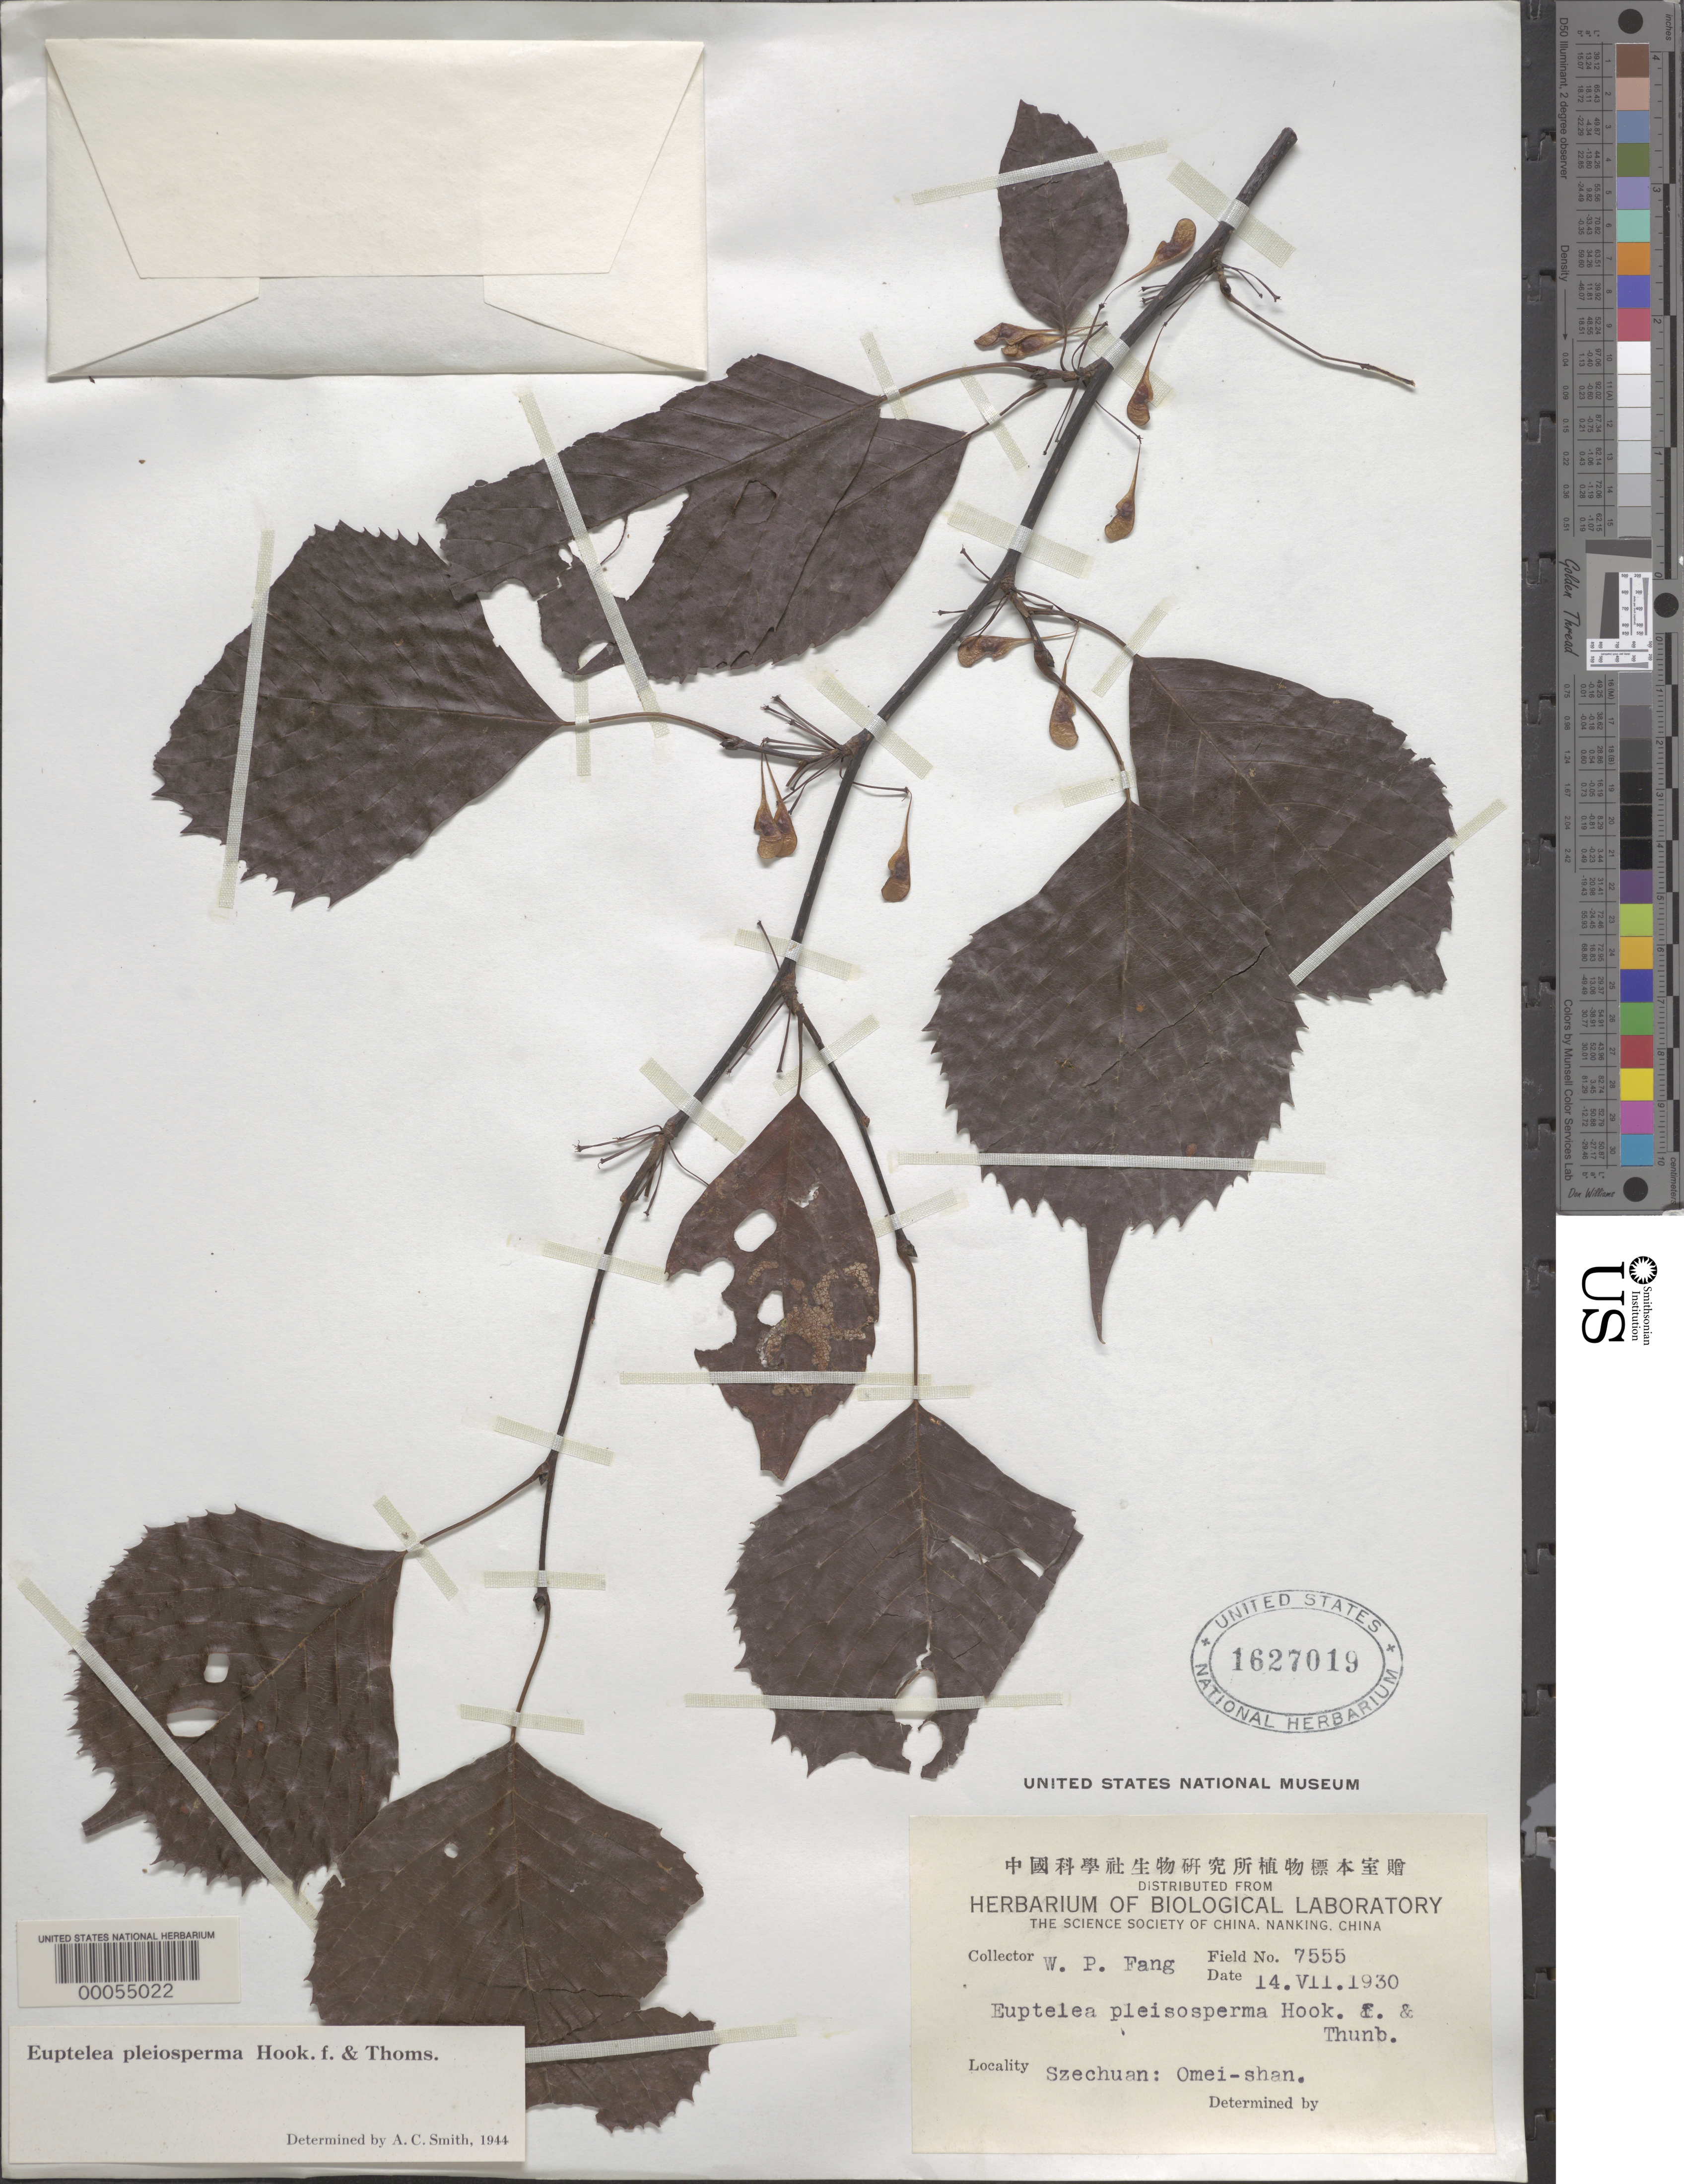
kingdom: Plantae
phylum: Tracheophyta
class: Magnoliopsida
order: Ranunculales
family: Eupteleaceae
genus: Euptelea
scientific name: Euptelea pleiosperma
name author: Hook. f. & Thomson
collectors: W. P. Fang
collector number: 7555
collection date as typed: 14 Jul 1930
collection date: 1930-07-14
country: China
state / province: Sichuan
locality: Omei-shan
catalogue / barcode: US 1627019